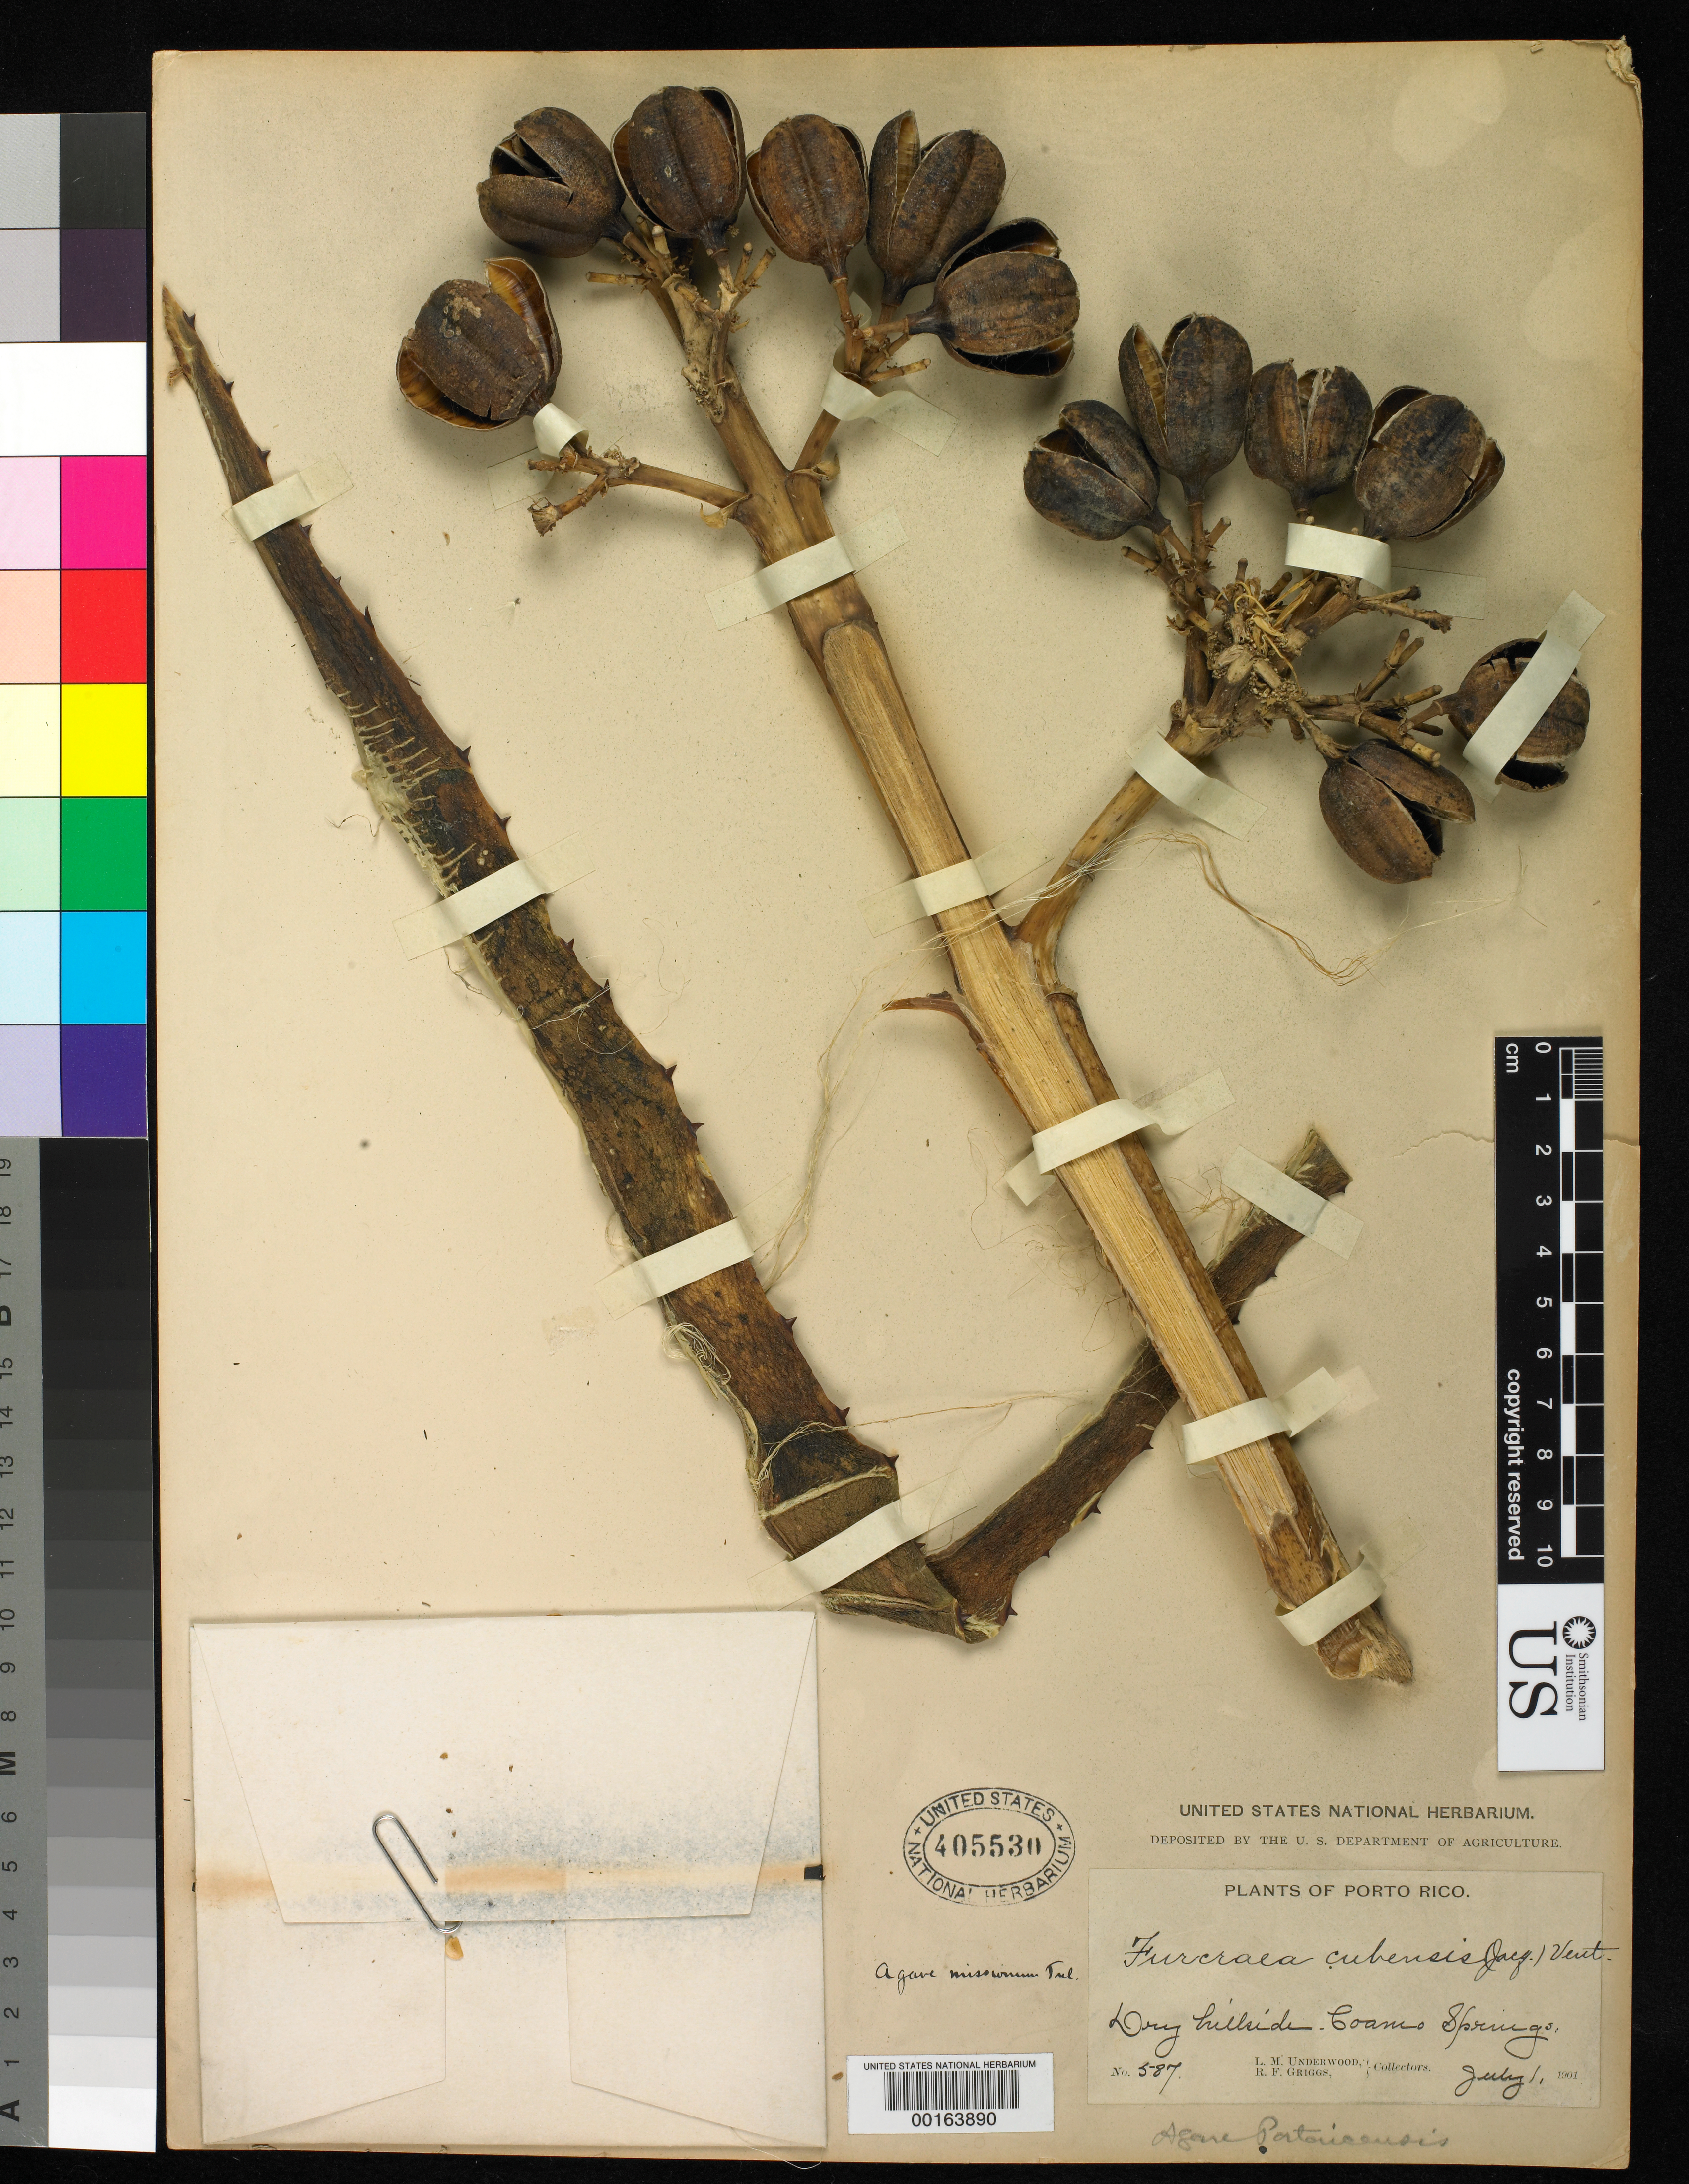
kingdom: Plantae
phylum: Tracheophyta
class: Liliopsida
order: Asparagales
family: Asparagaceae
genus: Agave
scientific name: Agave missionum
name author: Trel.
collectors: L. M. Underwood & R. F. Griggs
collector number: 587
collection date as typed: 01 Jul 1901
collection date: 1901-07-01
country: Puerto Rico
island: Greater Antilles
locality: Coamo springs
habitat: Dry hillside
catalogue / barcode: US 405530